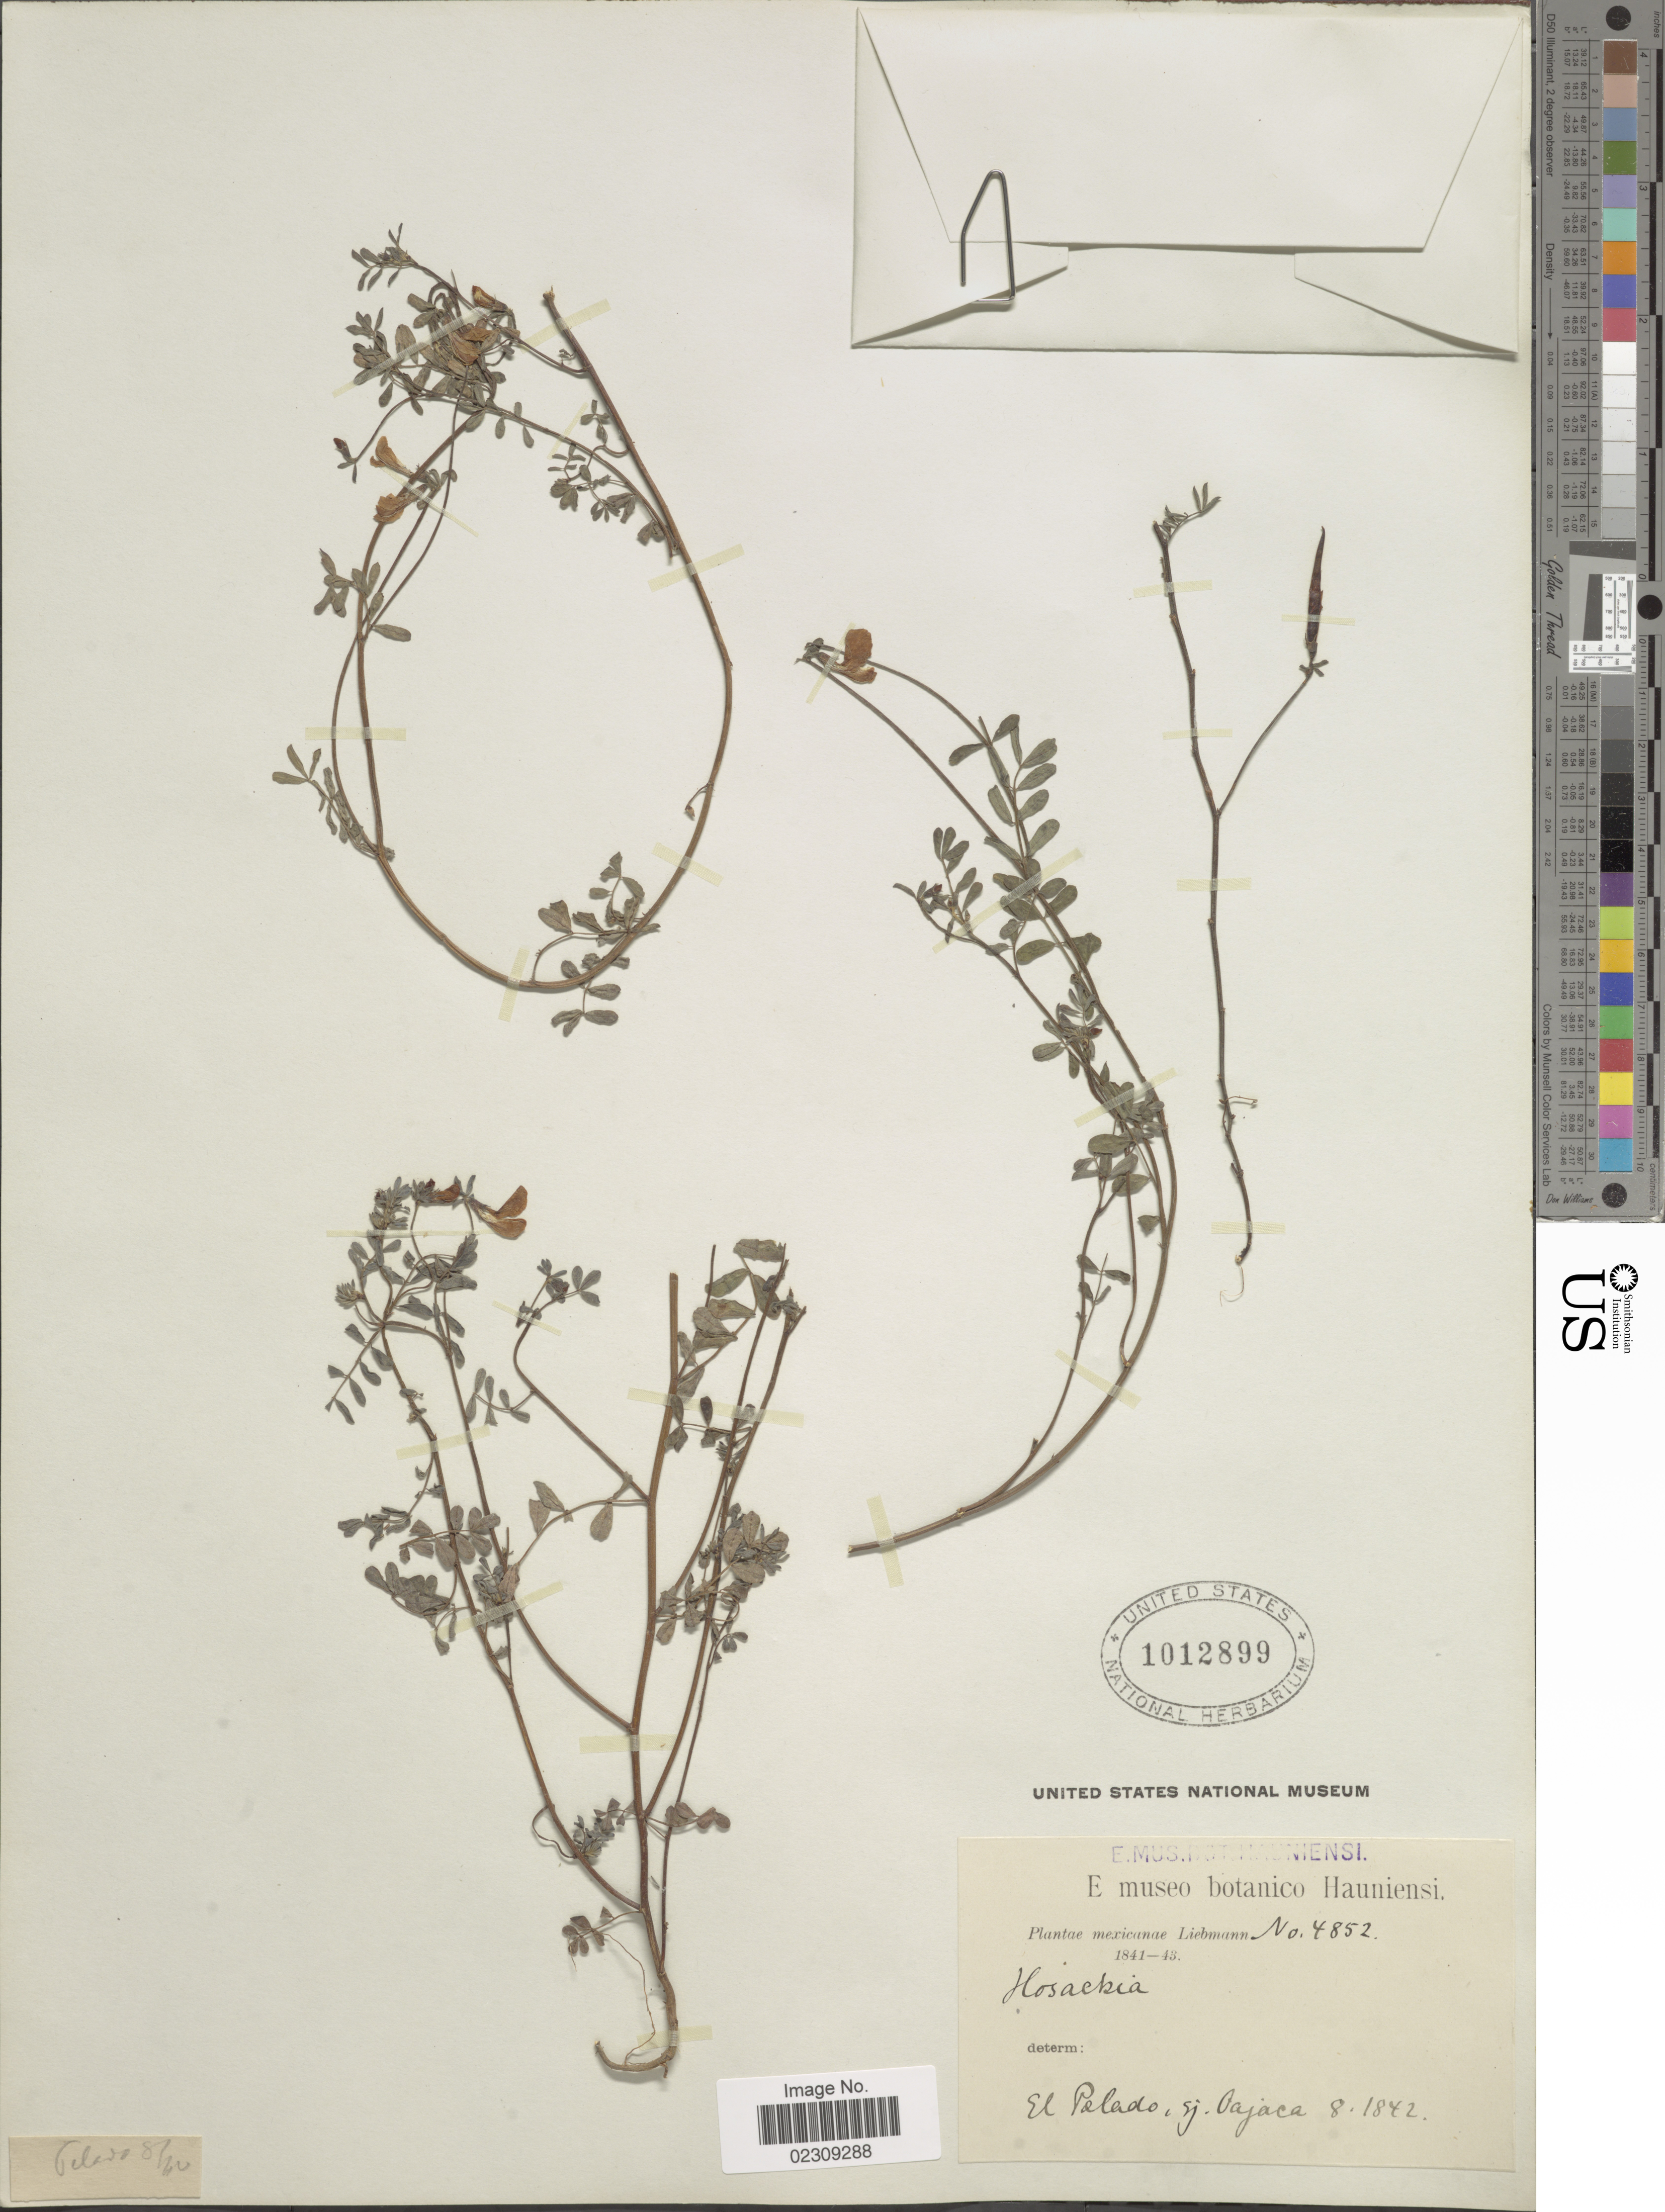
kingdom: Plantae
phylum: Tracheophyta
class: Magnoliopsida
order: Fabales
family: Fabaceae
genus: Hosackia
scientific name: Hosackia sp.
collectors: Liebmann, --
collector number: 4852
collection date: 1842-08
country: Mexico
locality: El Palado i Ej. Oajaca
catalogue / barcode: US 1012899